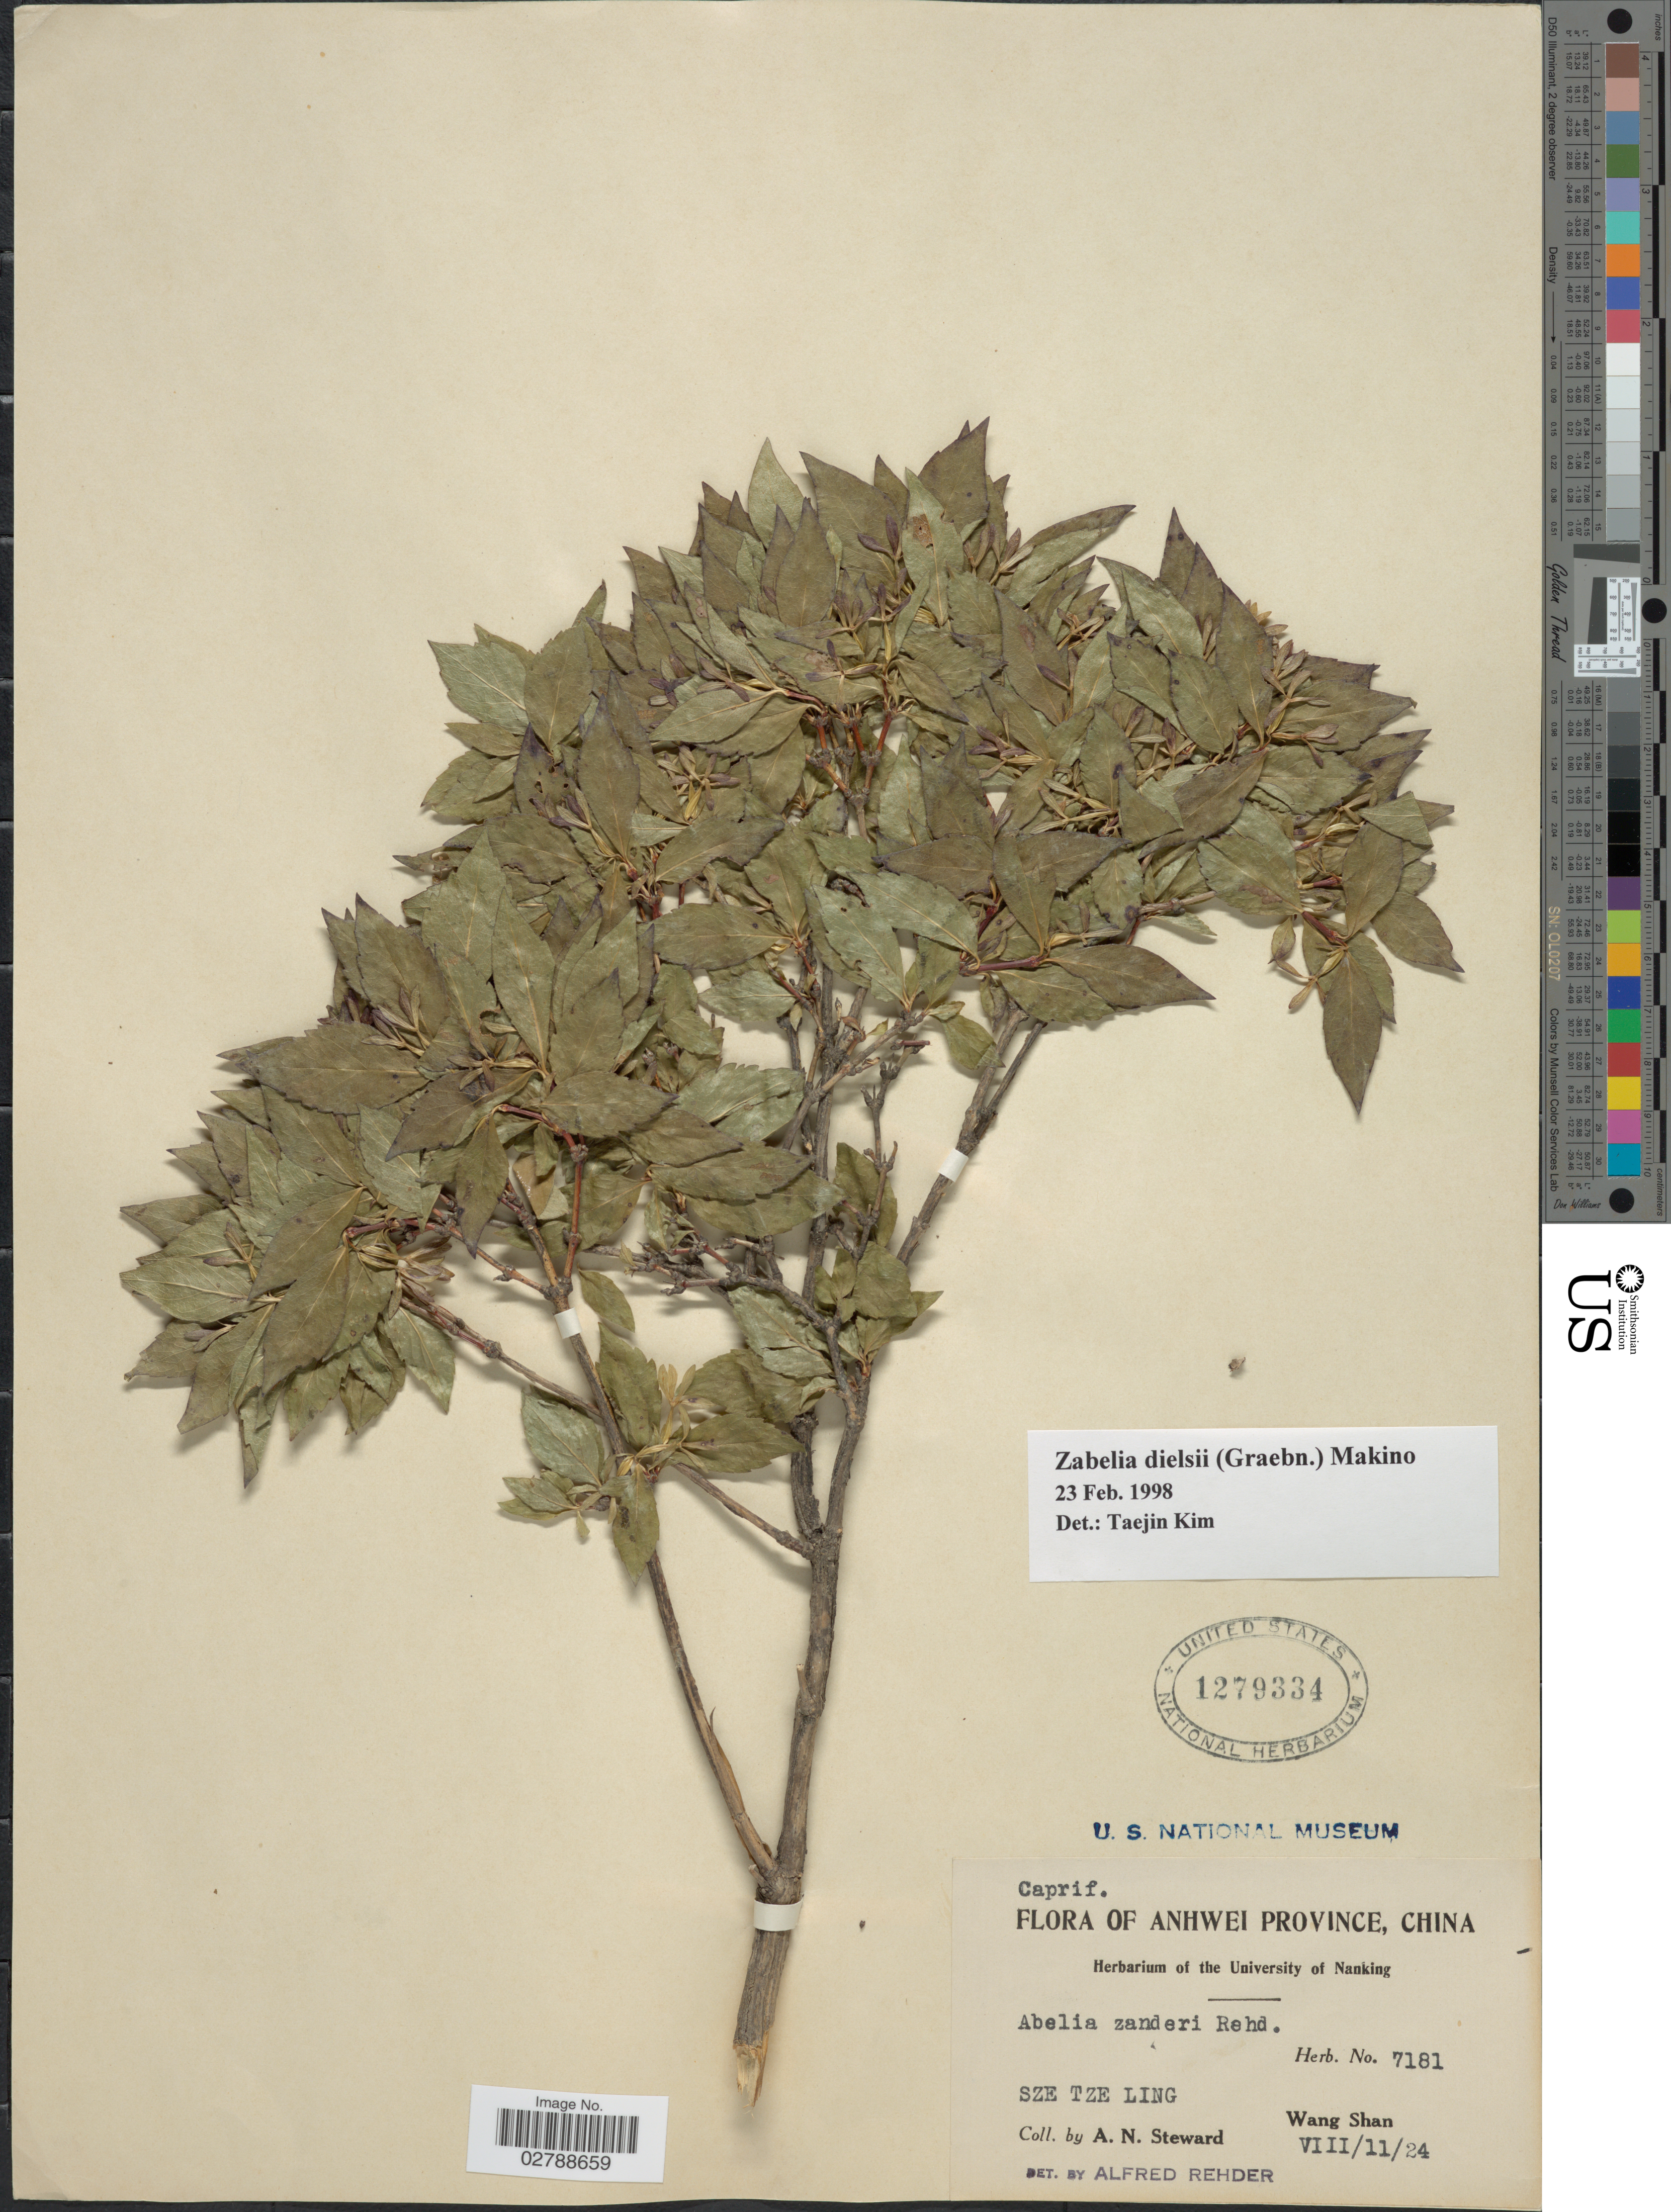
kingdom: Plantae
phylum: Tracheophyta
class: Magnoliopsida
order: Dipsacales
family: Caprifoliaceae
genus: Zabelia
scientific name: Zabelia dielsii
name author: (Graebn.) Makino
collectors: A. N. Steward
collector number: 7181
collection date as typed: Transcribed d/m/y: 11/8/24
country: China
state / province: Anhui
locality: Anhwei Province. Sze Tze Ling, Wang Shan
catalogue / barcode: US 1279334